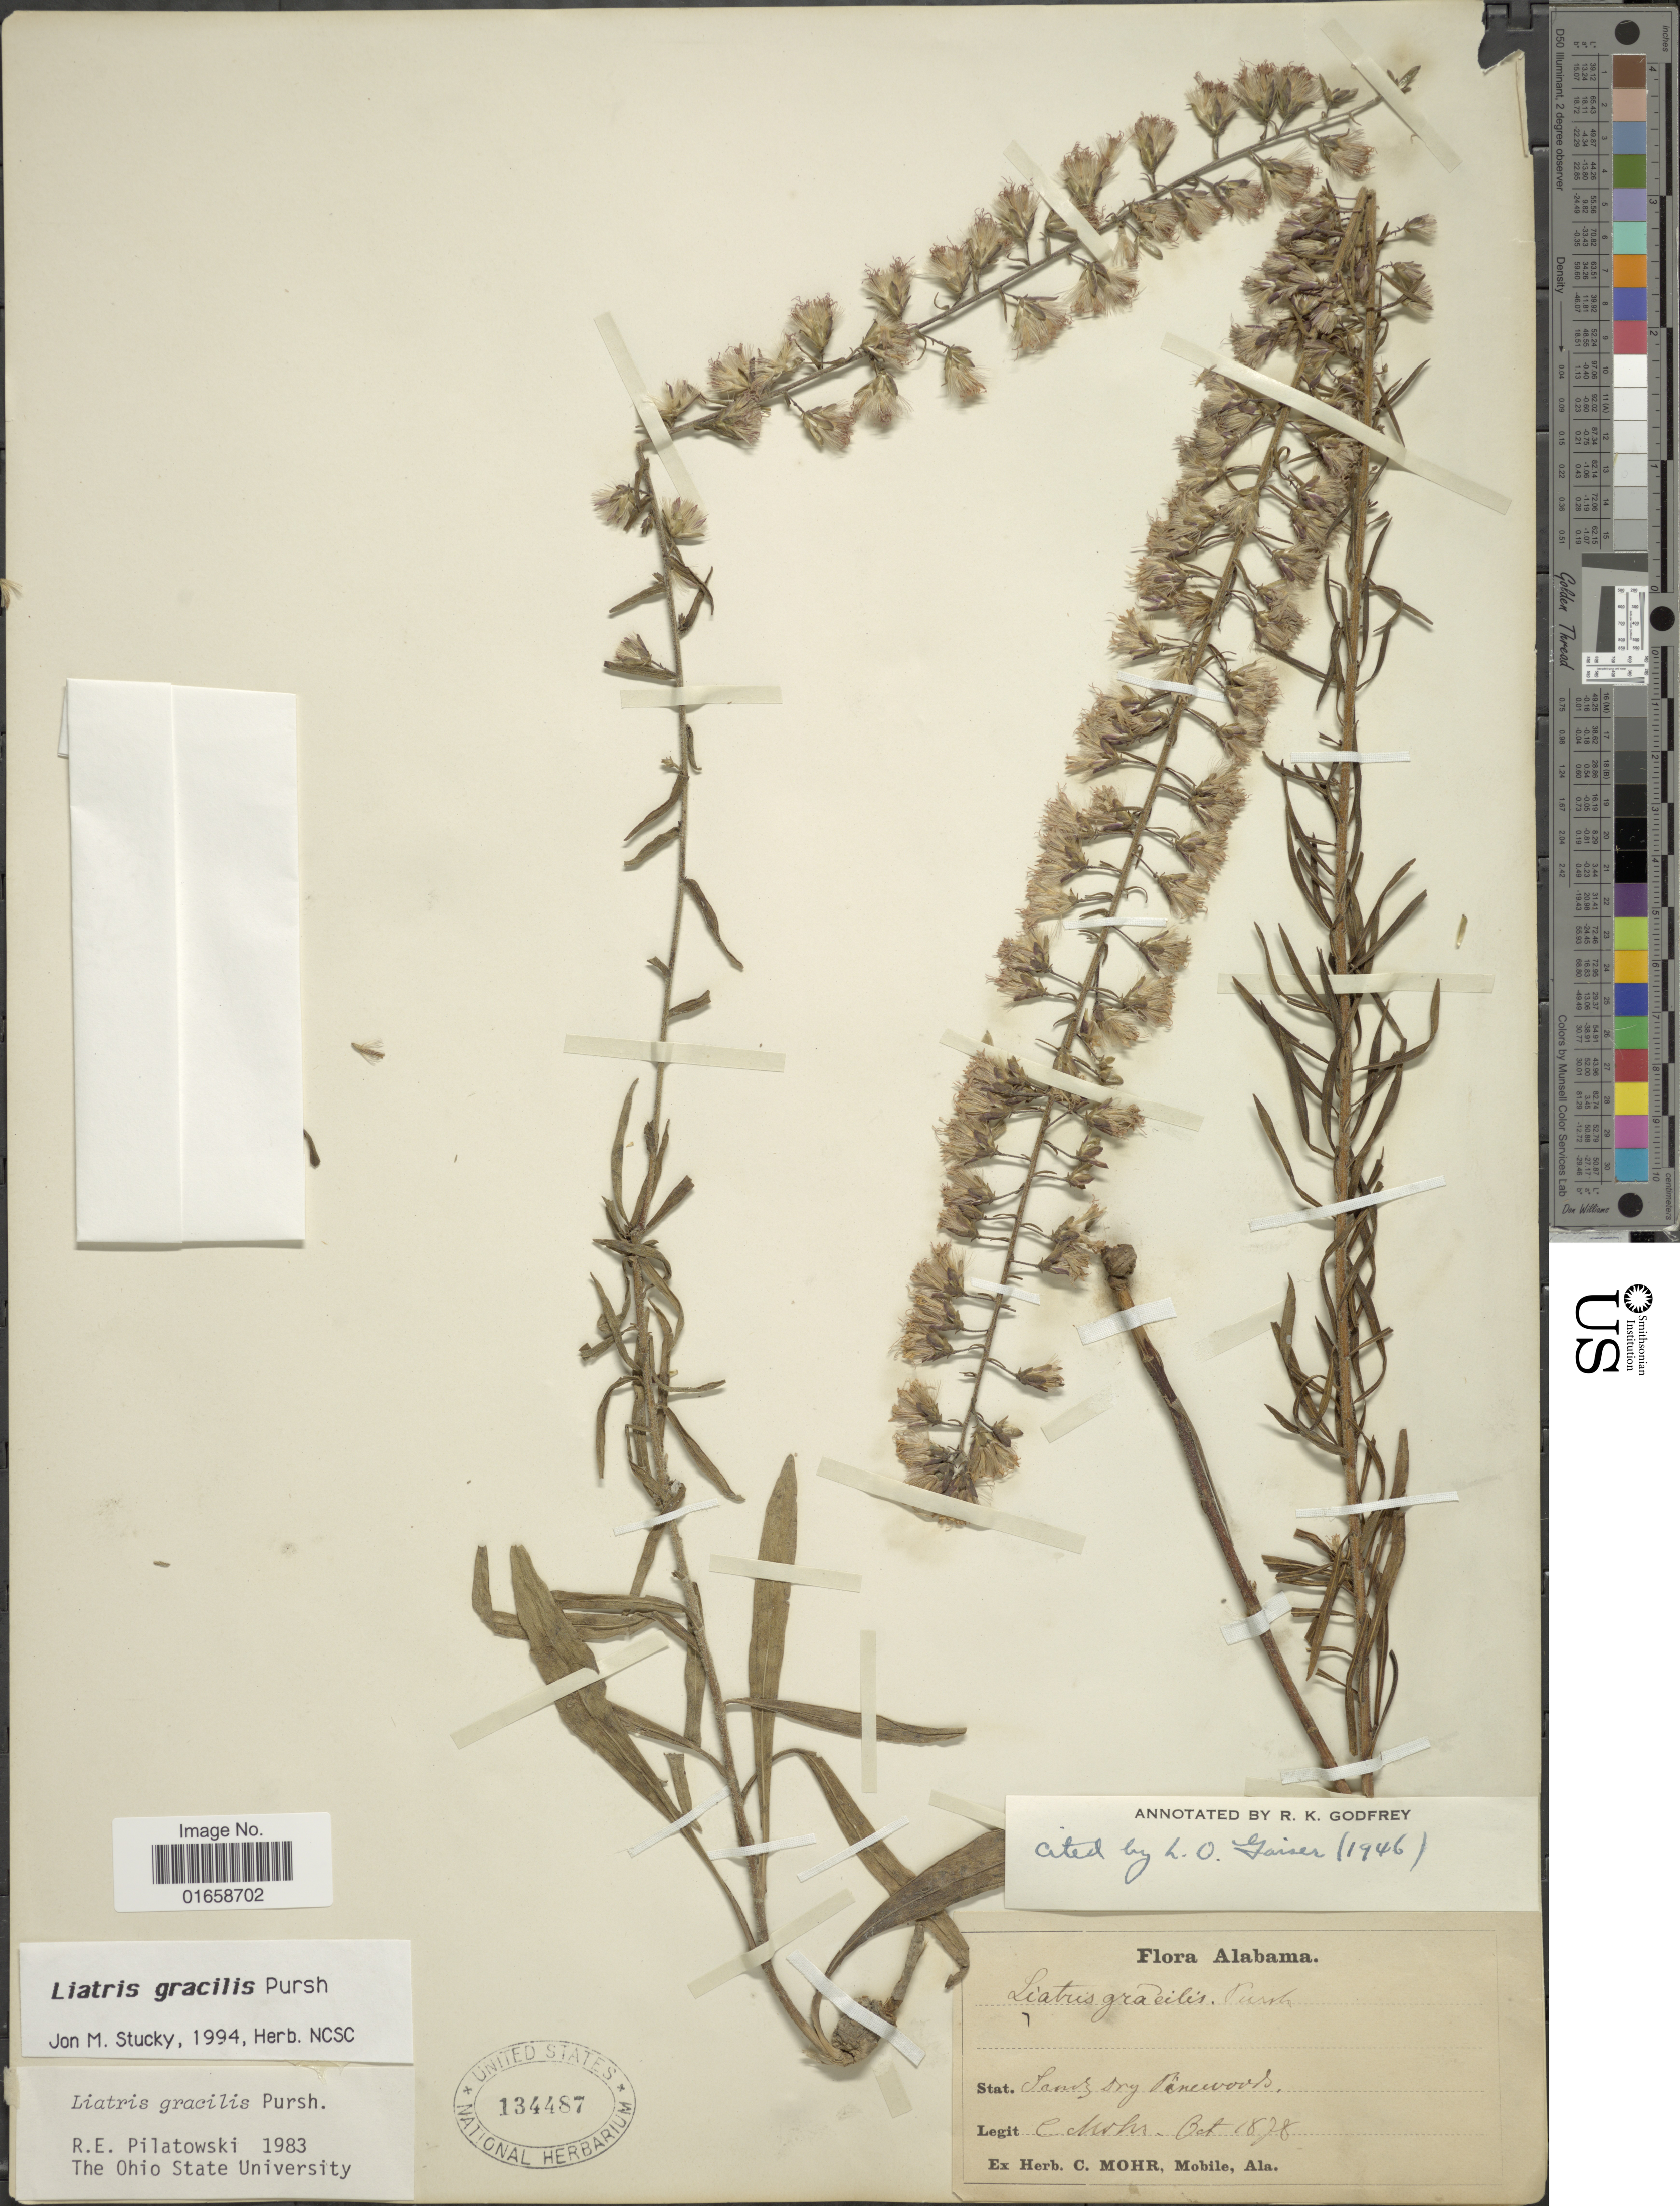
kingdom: Plantae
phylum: Tracheophyta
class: Magnoliopsida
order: Asterales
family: Asteraceae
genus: Liatris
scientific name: Liatris gracilis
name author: Pursh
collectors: C. T. Mohr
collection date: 1878-10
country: United States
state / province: Alabama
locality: Sands dry pine woods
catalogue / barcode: US 134487